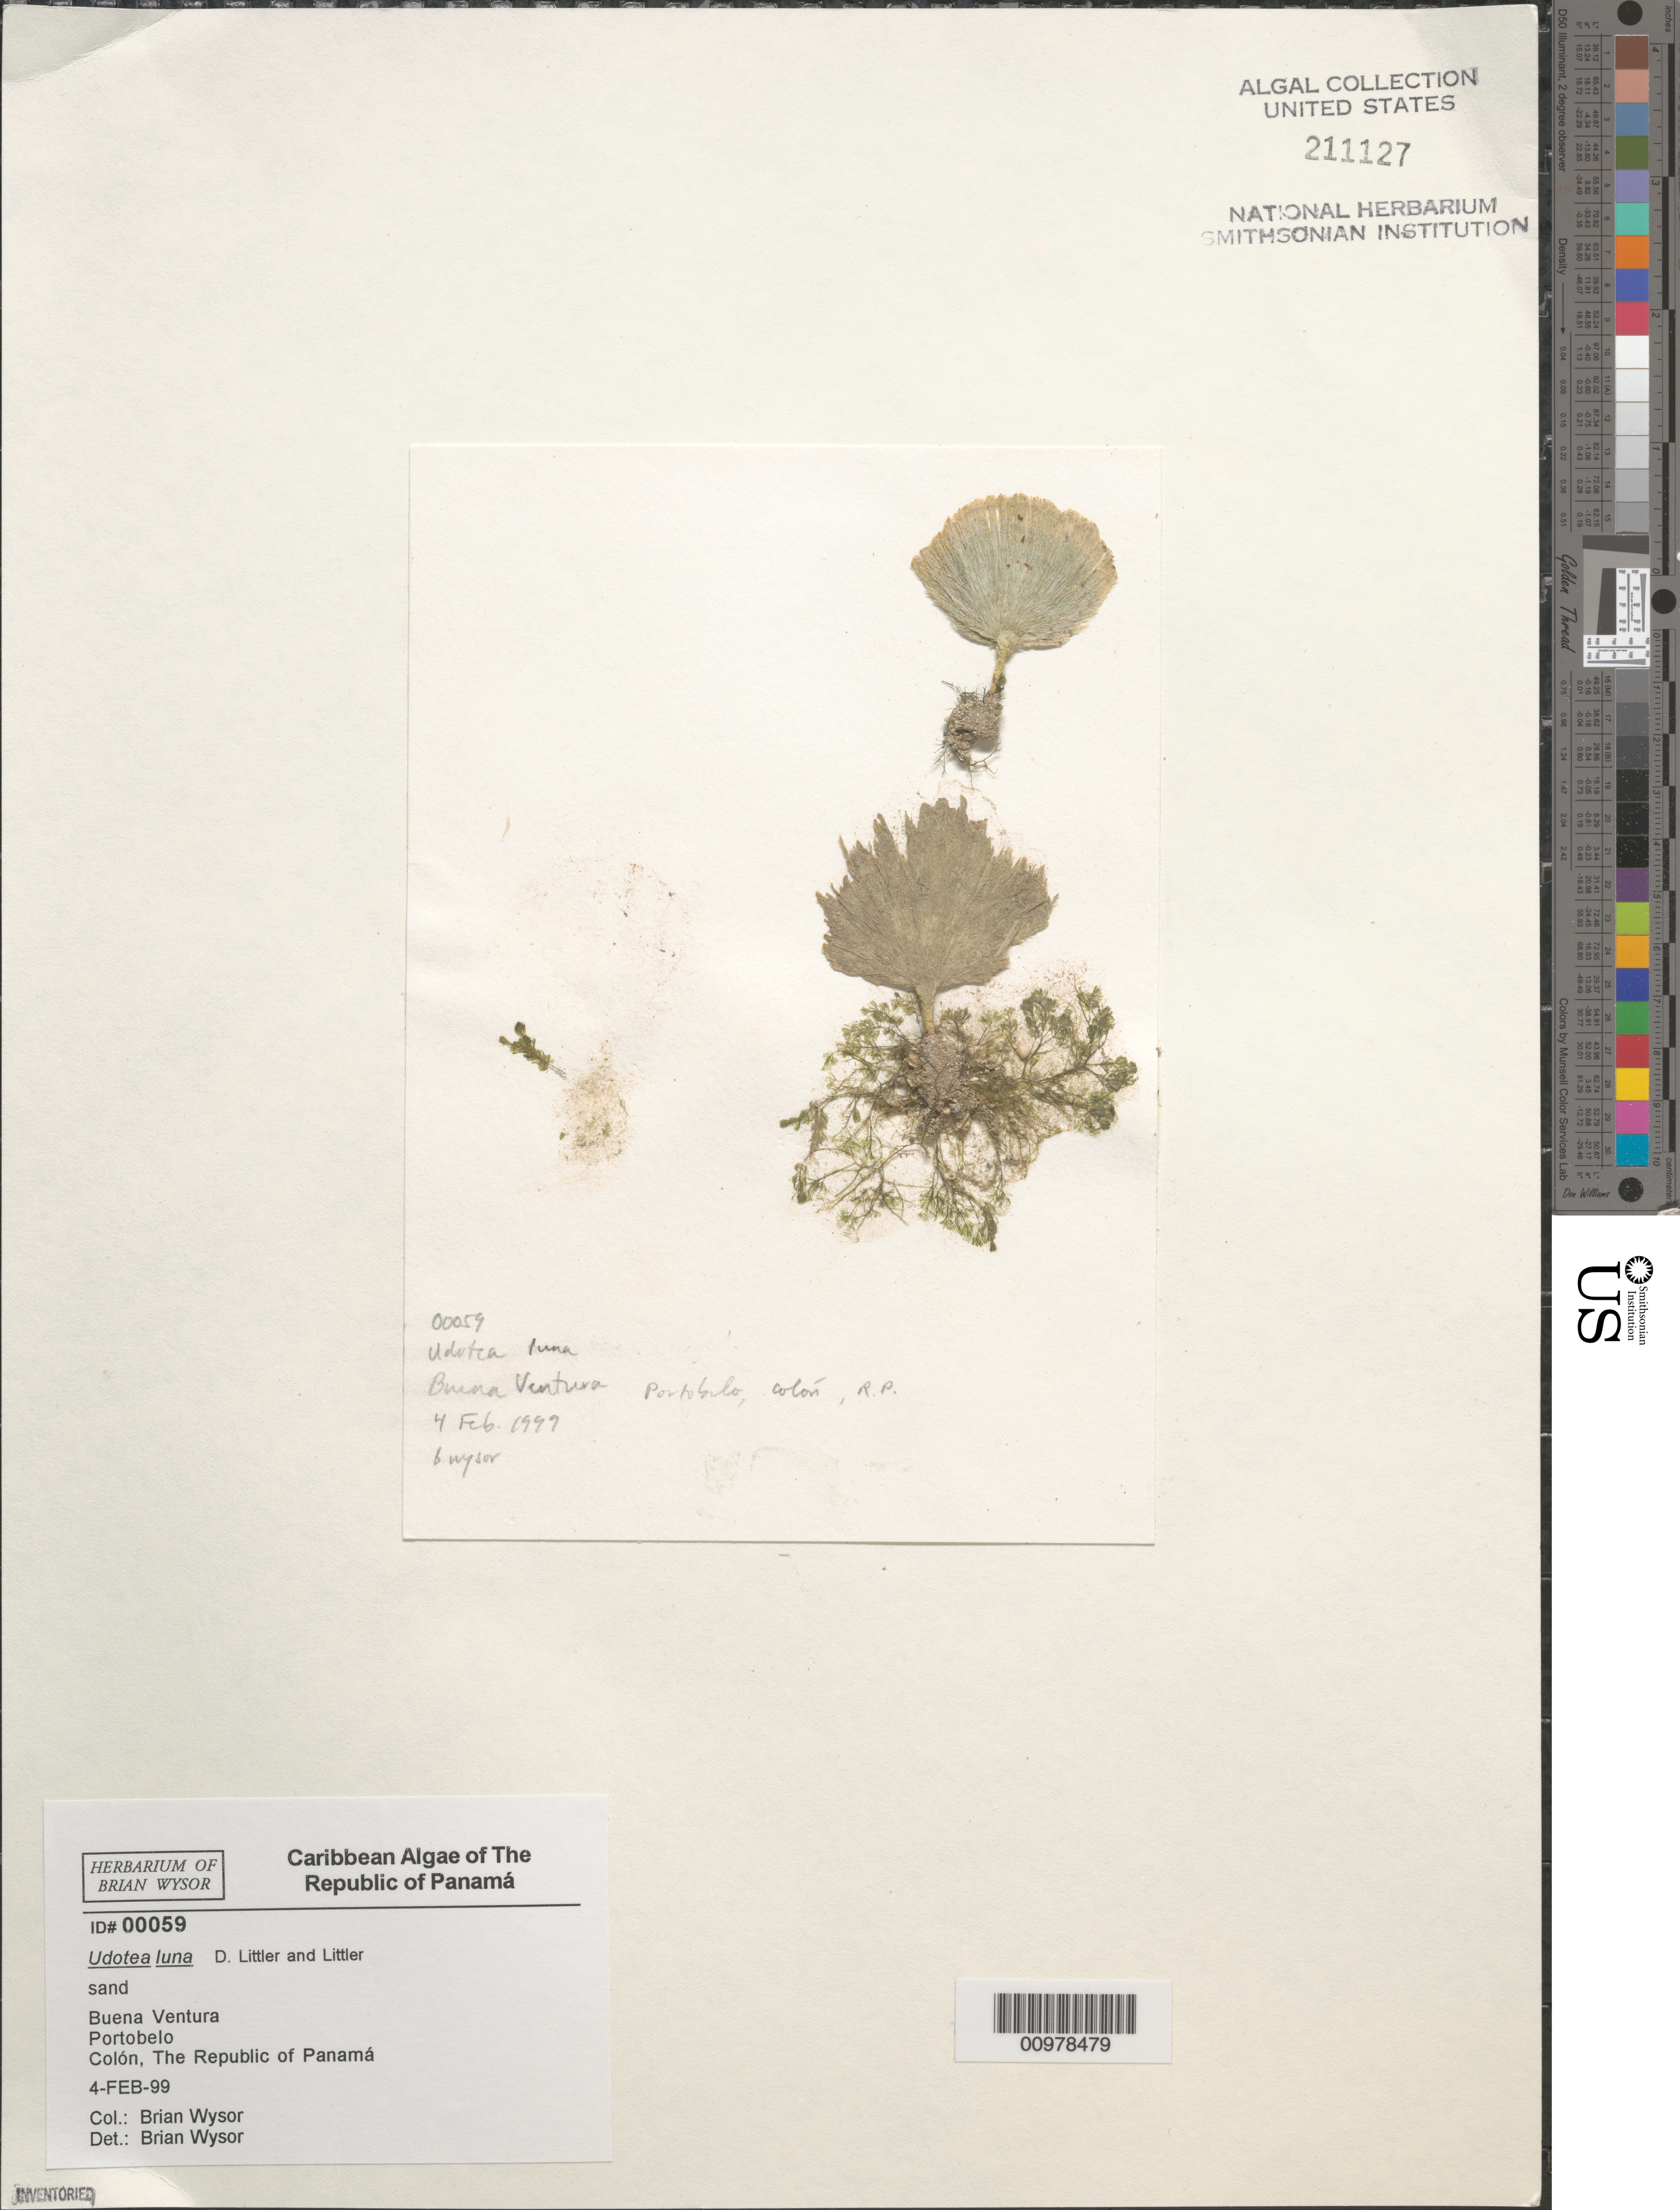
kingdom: Plantae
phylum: Chlorophyta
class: Ulvophyceae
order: Bryopsidales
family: Udoteaceae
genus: Udotea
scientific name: Udotea luna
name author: D.S. Littler & Littler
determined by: Wysor, B.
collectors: B. Wysor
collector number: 00059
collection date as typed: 04 Feb 1999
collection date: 1999-02-04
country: Panama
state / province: Colón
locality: Buena Ventura, Portobelo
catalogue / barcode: US 211127